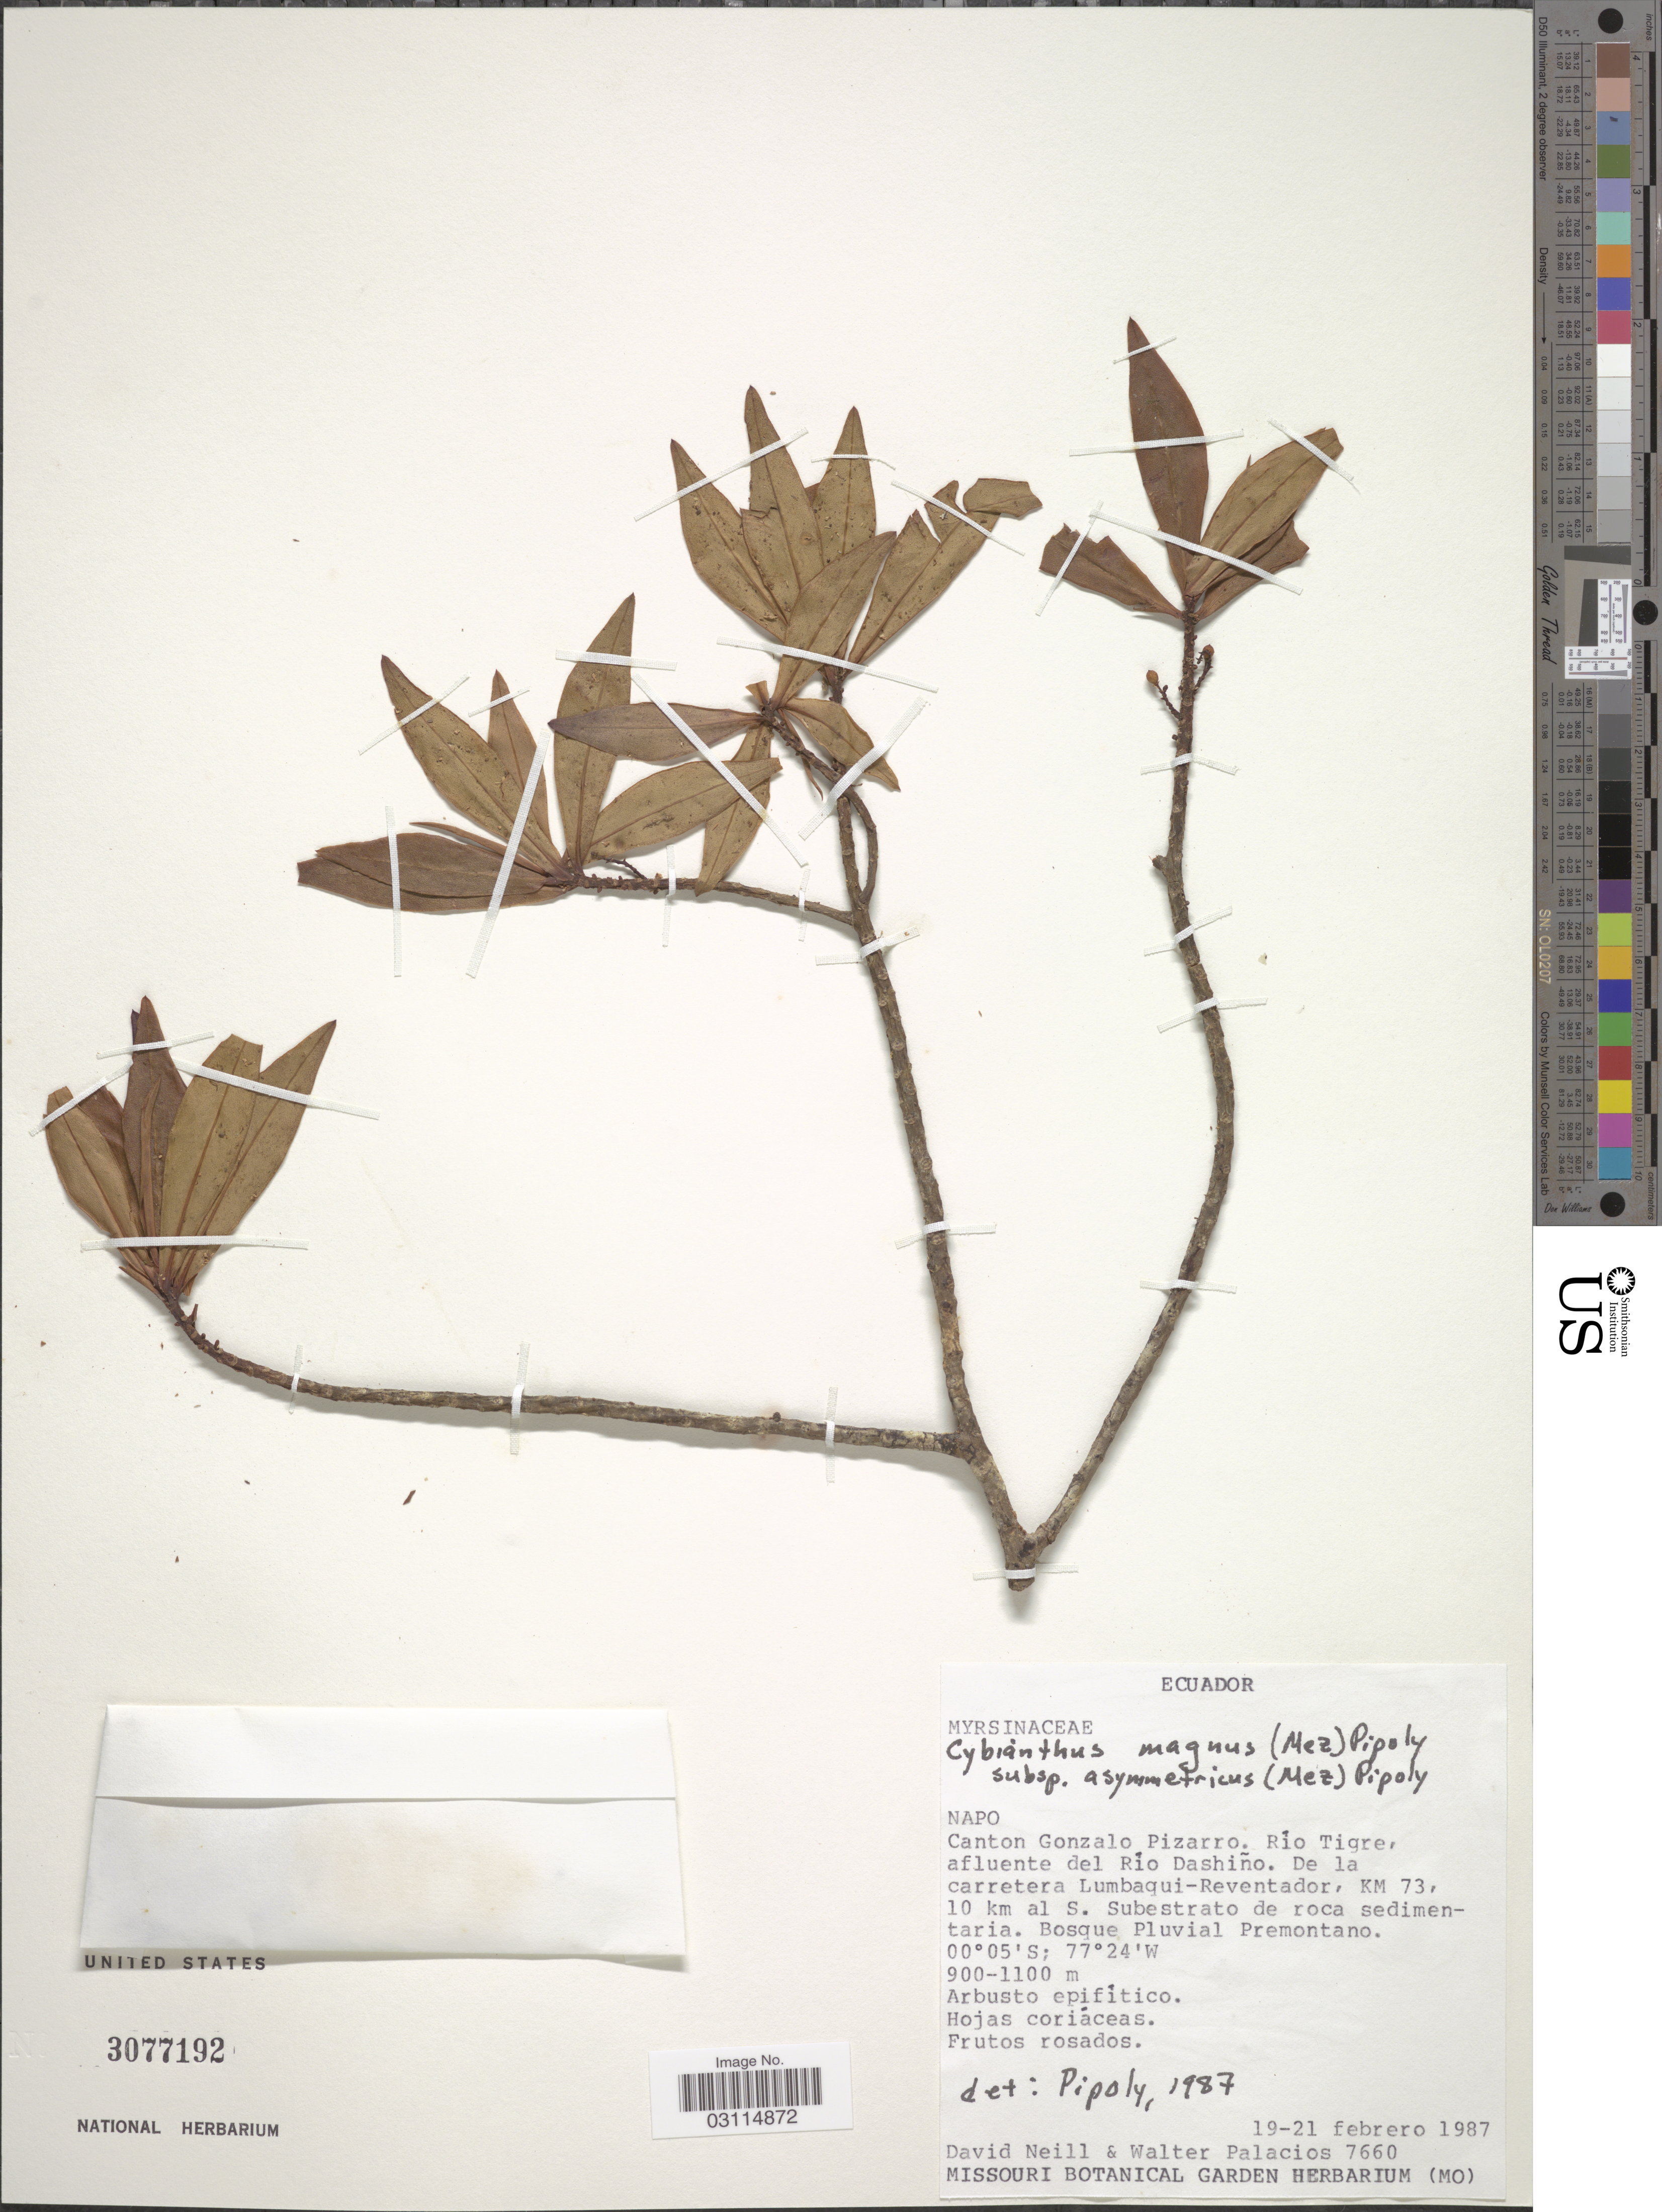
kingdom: Plantae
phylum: Tracheophyta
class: Magnoliopsida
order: Ericales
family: Primulaceae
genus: Cybianthus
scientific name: Cybianthus magnus subsp. asymmetricus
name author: (Mez) Pipoly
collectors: D. Neill & W. Palacios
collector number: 7660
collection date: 1987-02-19/1987-02-21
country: Ecuador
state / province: Napo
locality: Canton Gonzalo Pizarro. Río Tigre, afluente del Río Dashiño. De la carretera Lumbaqui-Reventador, Km 73, 10 km al S.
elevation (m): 900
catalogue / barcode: US 3077192